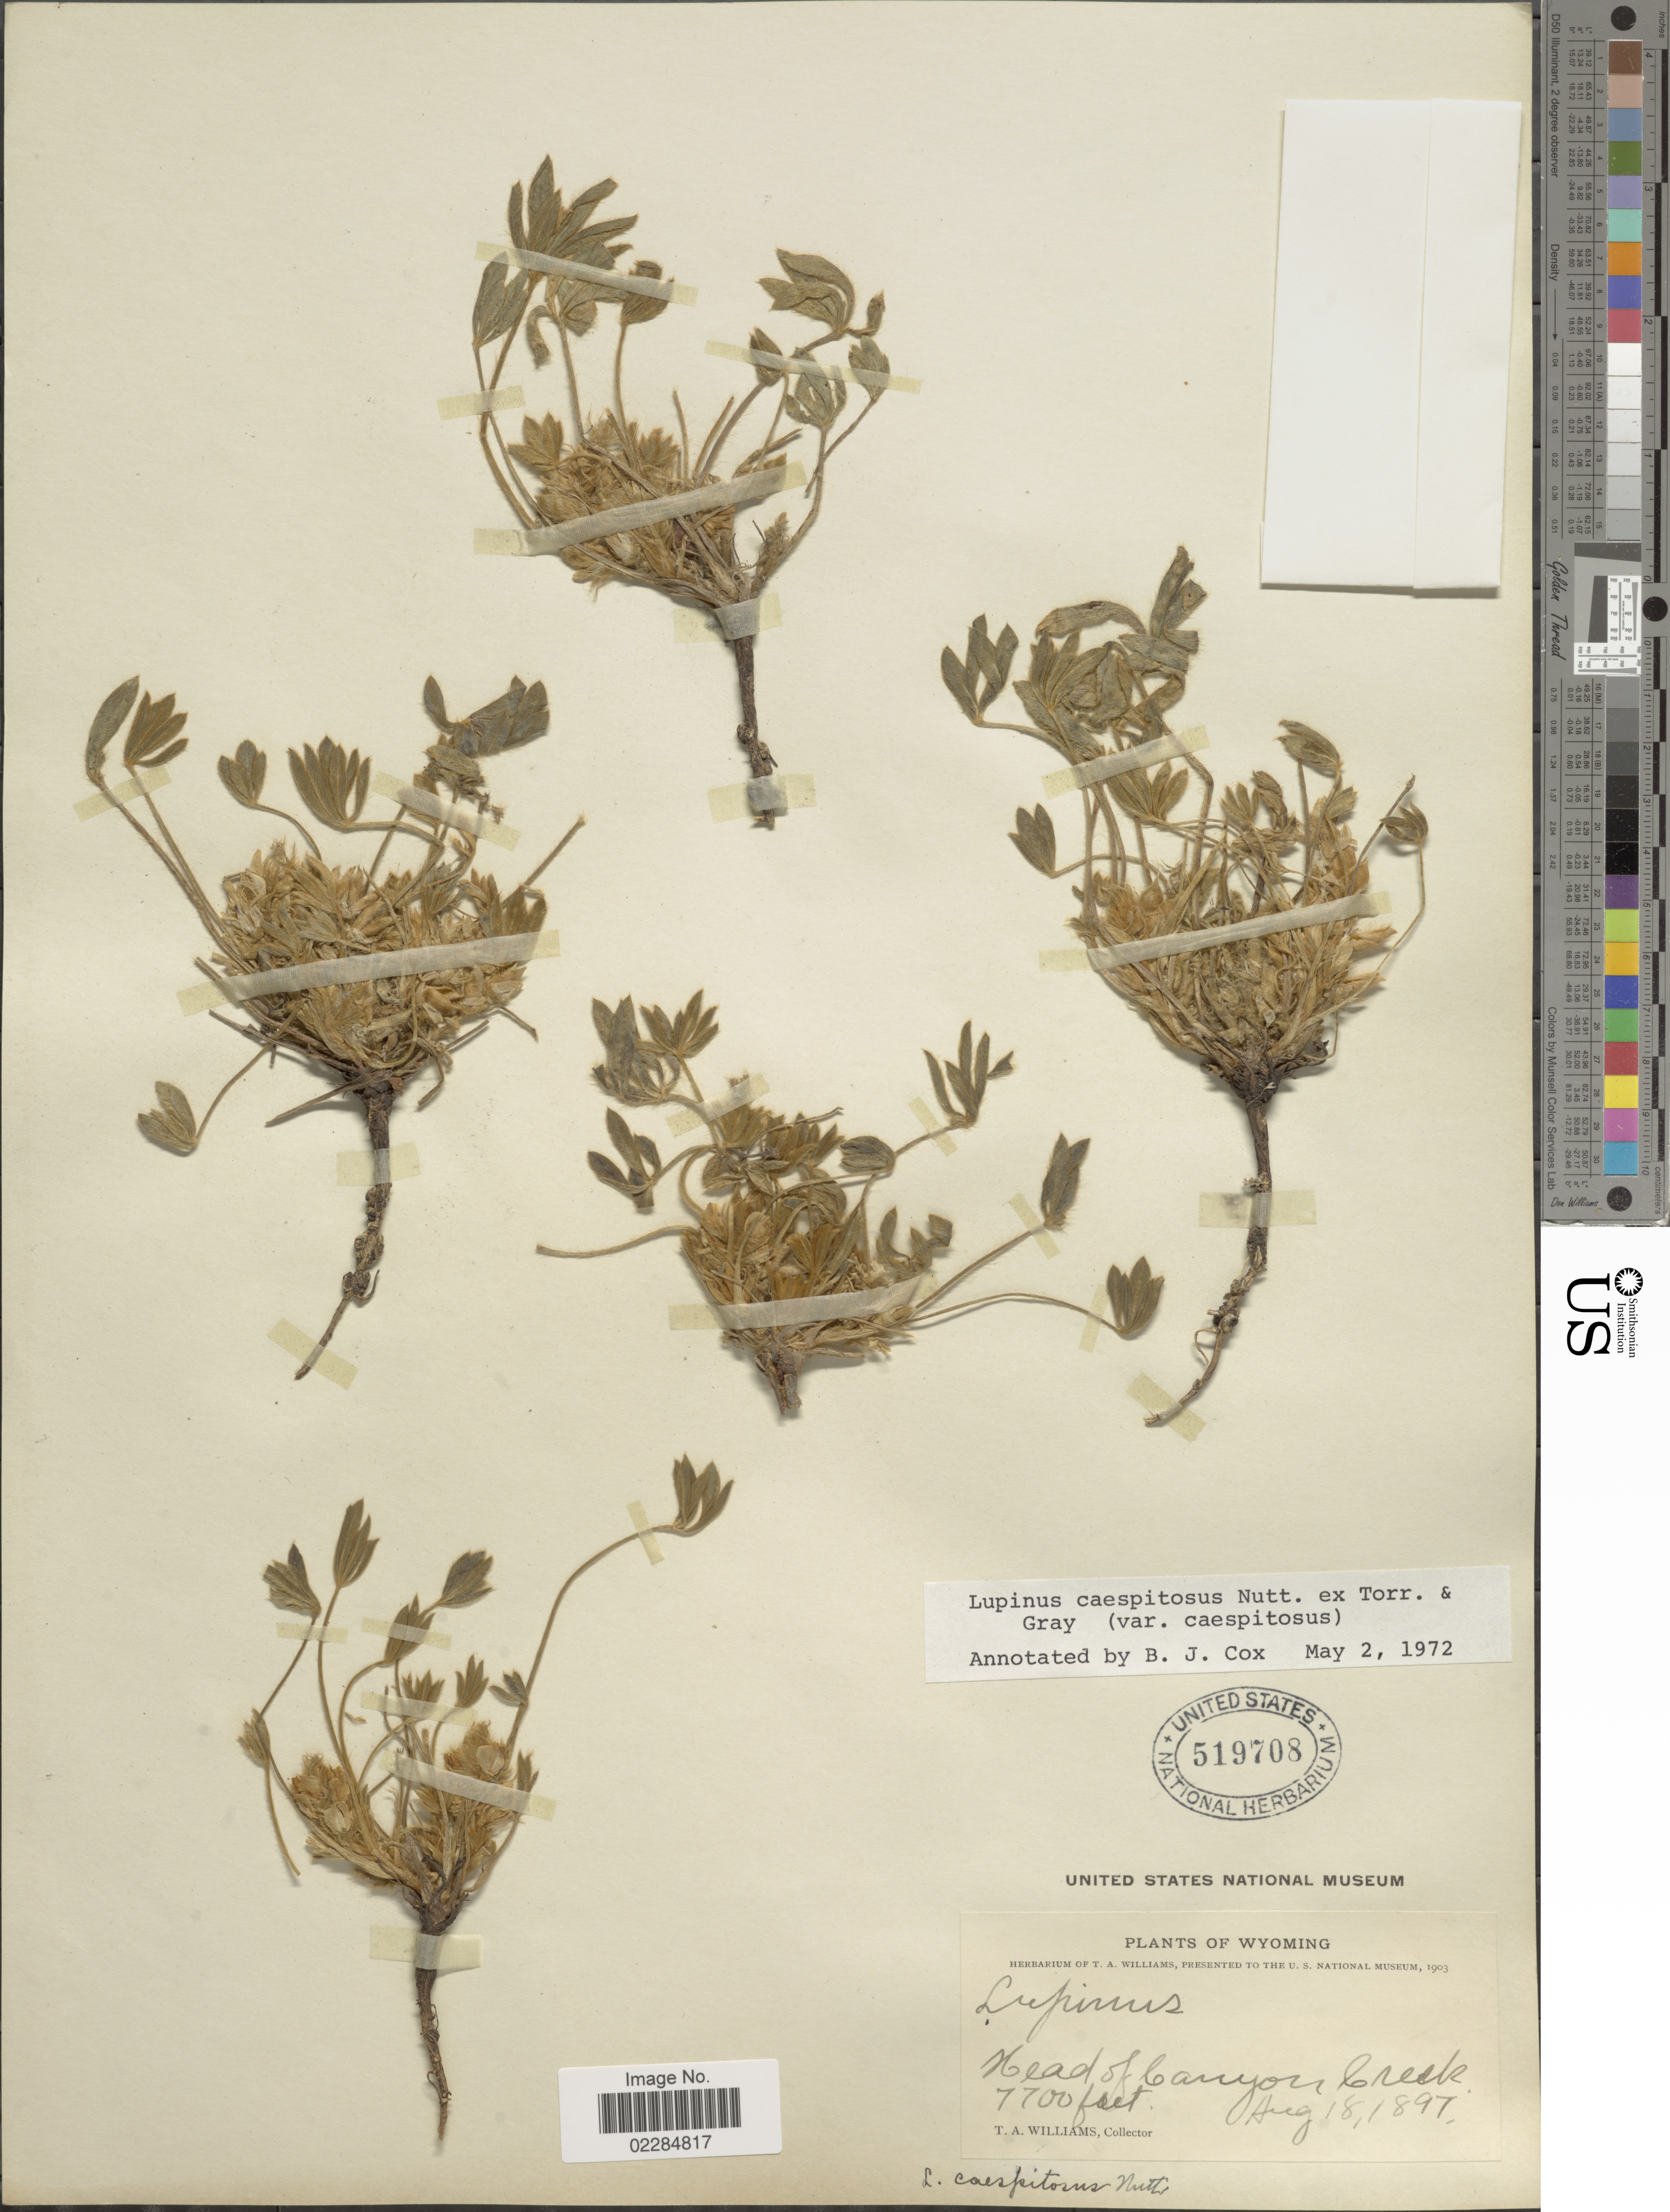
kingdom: Plantae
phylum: Tracheophyta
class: Magnoliopsida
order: Fabales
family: Fabaceae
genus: Lupinus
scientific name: Lupinus caespitosus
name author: Nutt.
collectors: T. A. Williams (herbarium)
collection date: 1897-08-18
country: United States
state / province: Wyoming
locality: Head of Canyon Creek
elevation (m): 2347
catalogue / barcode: US 519708